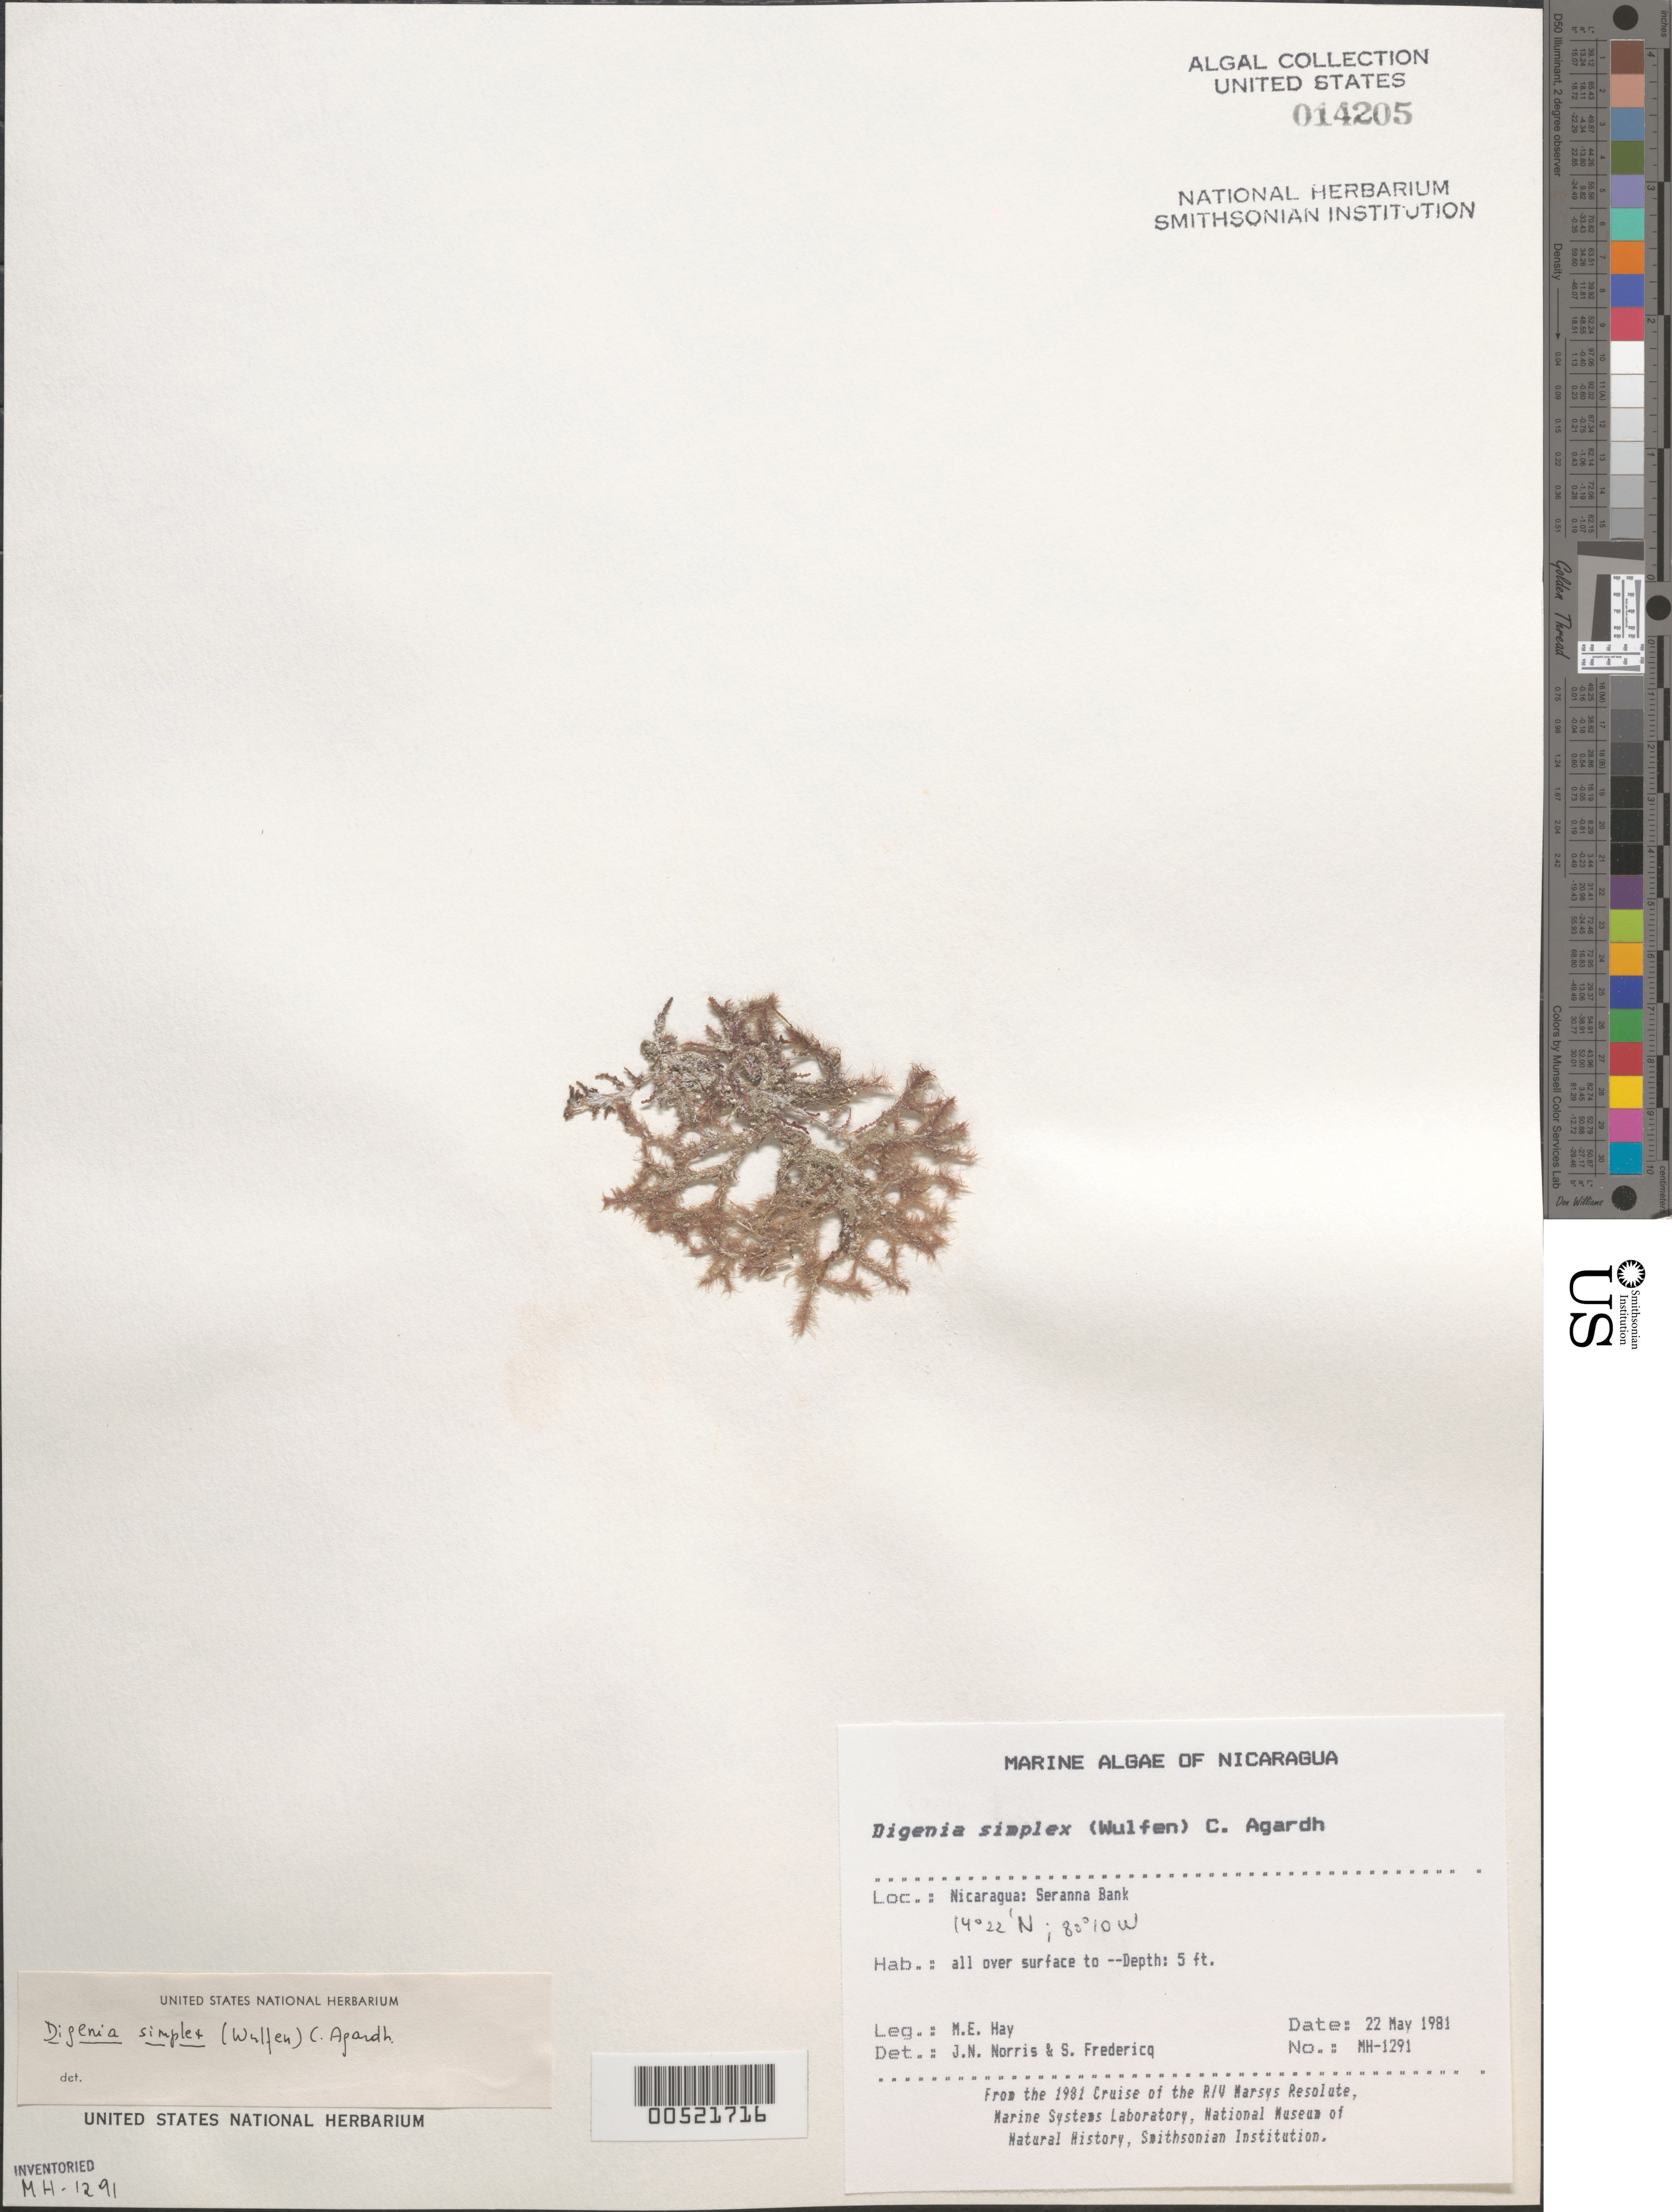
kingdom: Plantae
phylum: Rhodophyta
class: Florideophyceae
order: Ceramiales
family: Rhodomelaceae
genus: Digenea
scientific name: Digenea simplex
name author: (Wulfen) C. Agardh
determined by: Norris, J. N.; Fredericq, S.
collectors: M. E. Hay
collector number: MEH-1291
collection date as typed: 22 May 1981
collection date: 1981-05-22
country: Nicaragua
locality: Seranna bank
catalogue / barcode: US 14205